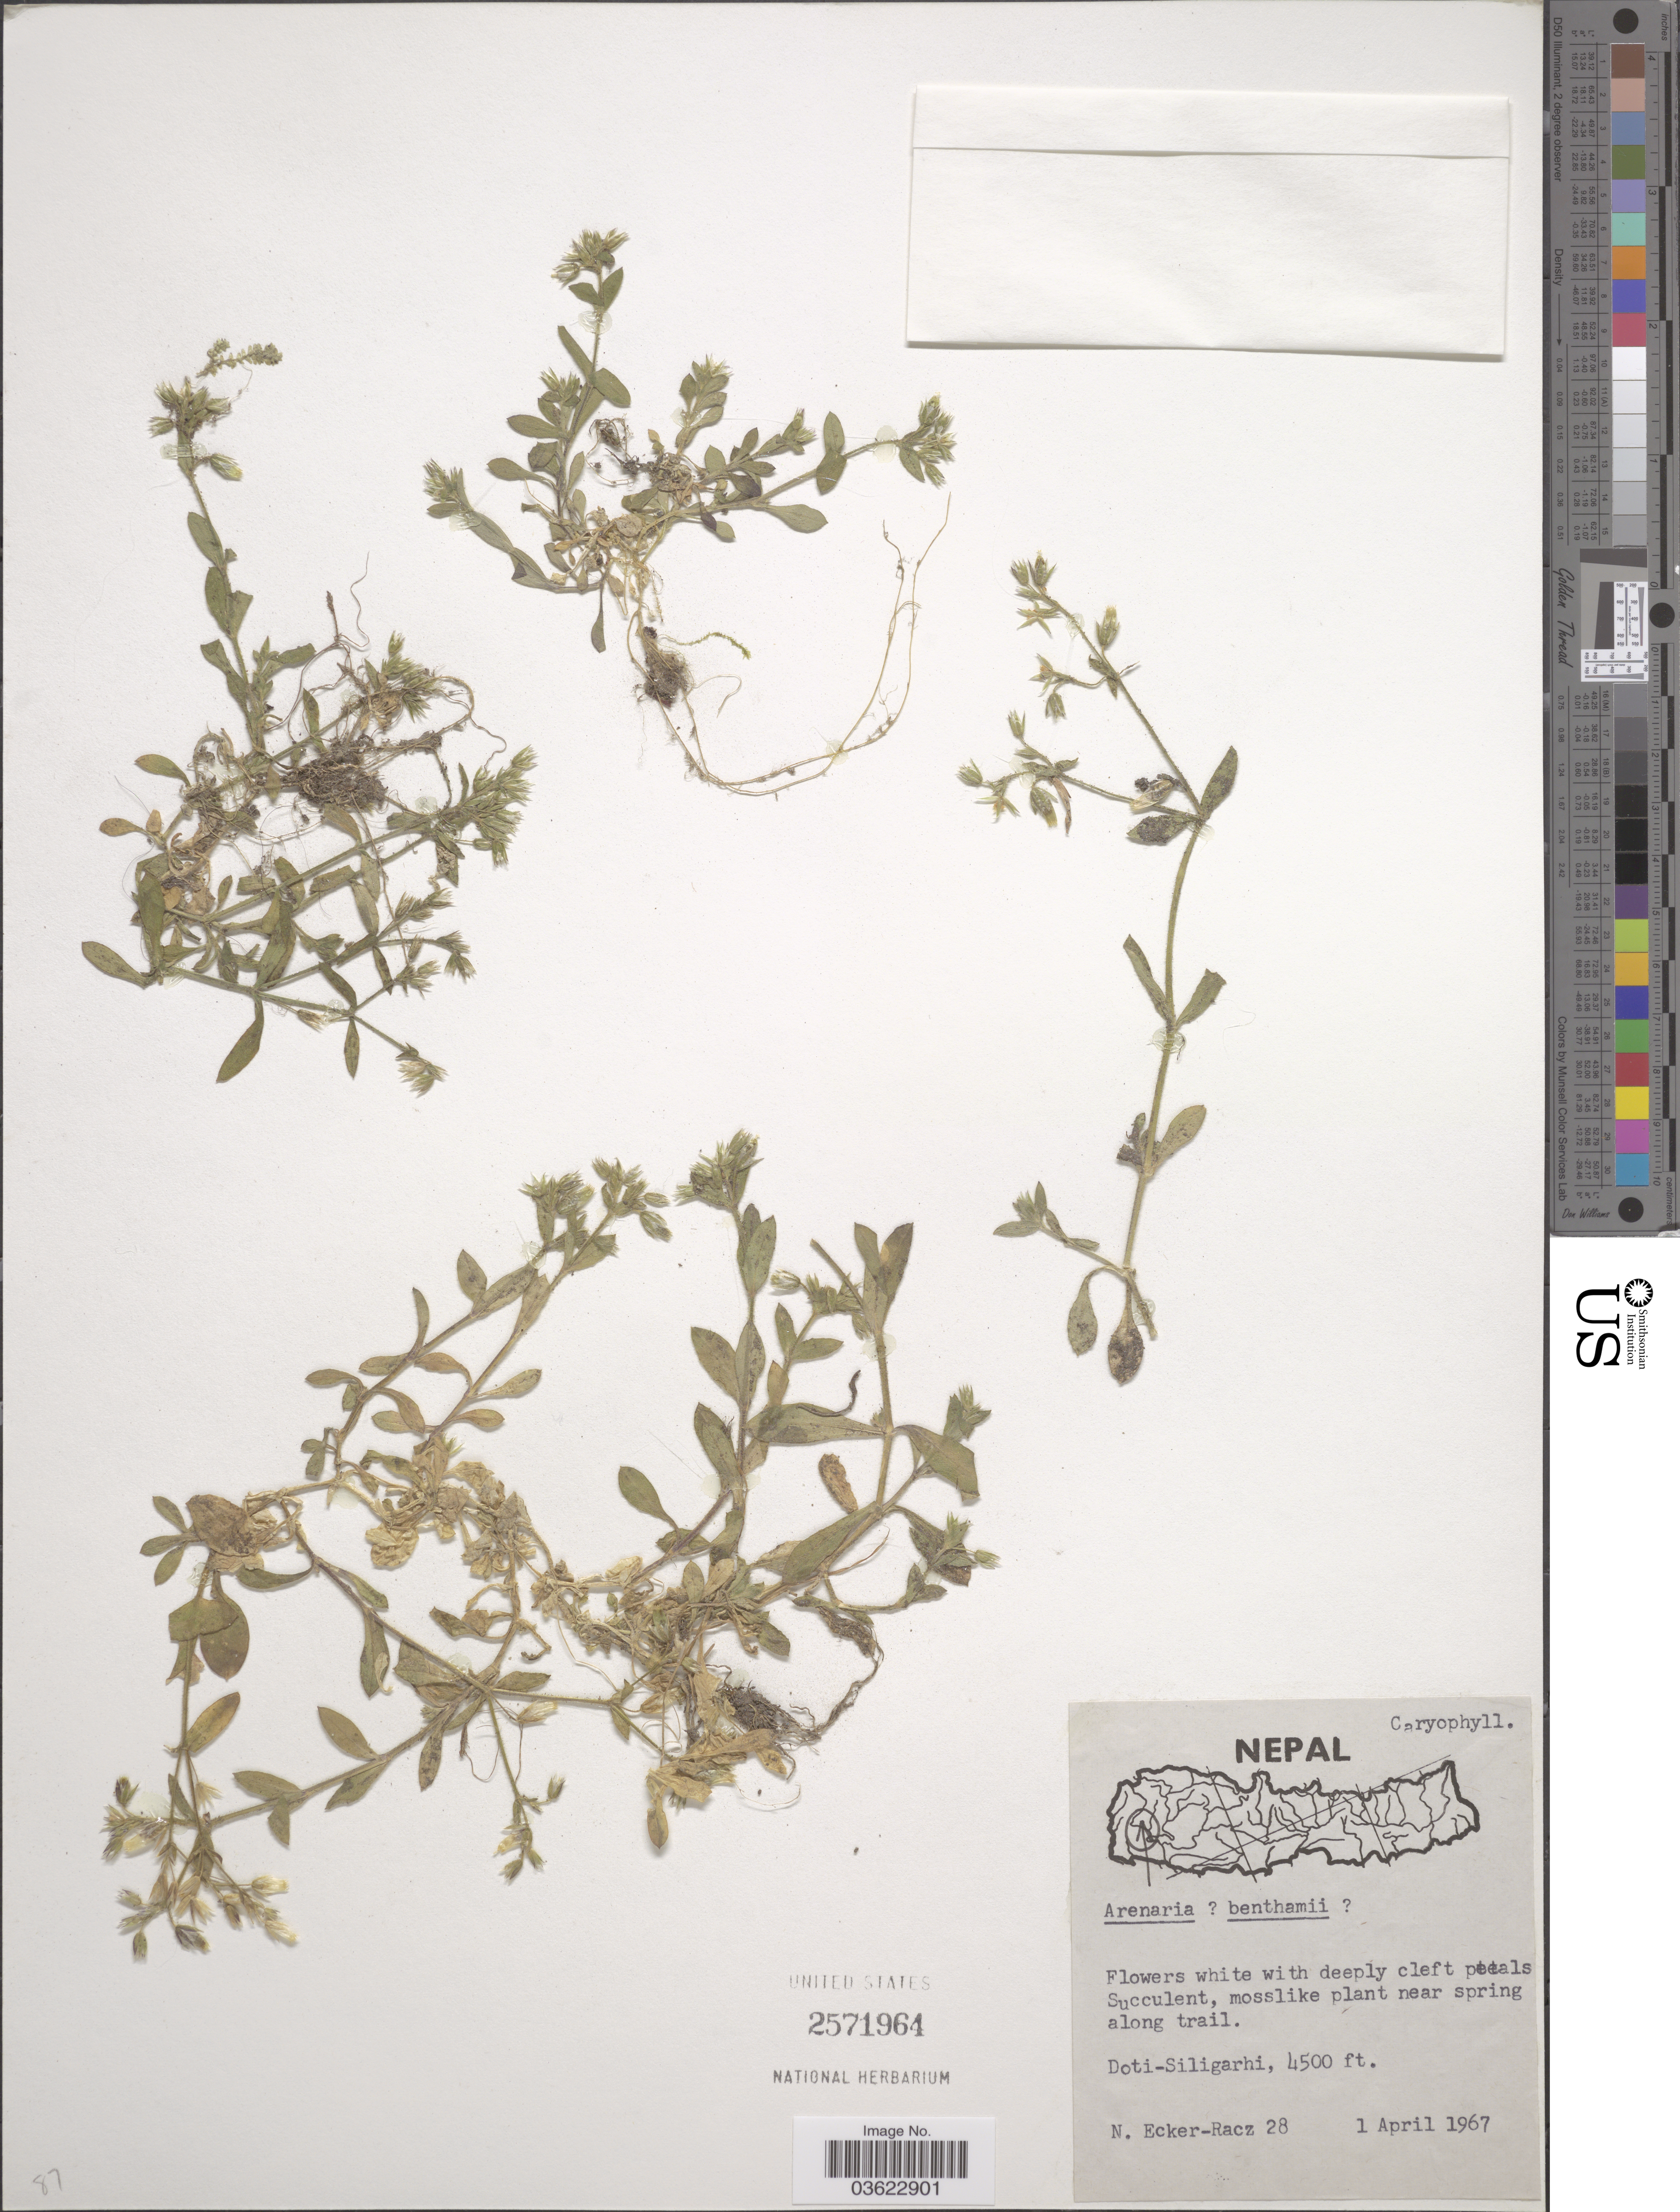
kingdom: Plantae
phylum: Tracheophyta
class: Magnoliopsida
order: Caryophyllales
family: Caryophyllaceae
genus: Arenaria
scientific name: Arenaria benthamii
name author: Fenzl ex Torr. & A. Gray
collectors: N. Ecker-Racz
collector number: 28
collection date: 1967-04-01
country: Nepal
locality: Doti-Siligarhi.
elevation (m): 1372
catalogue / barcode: US 2571964